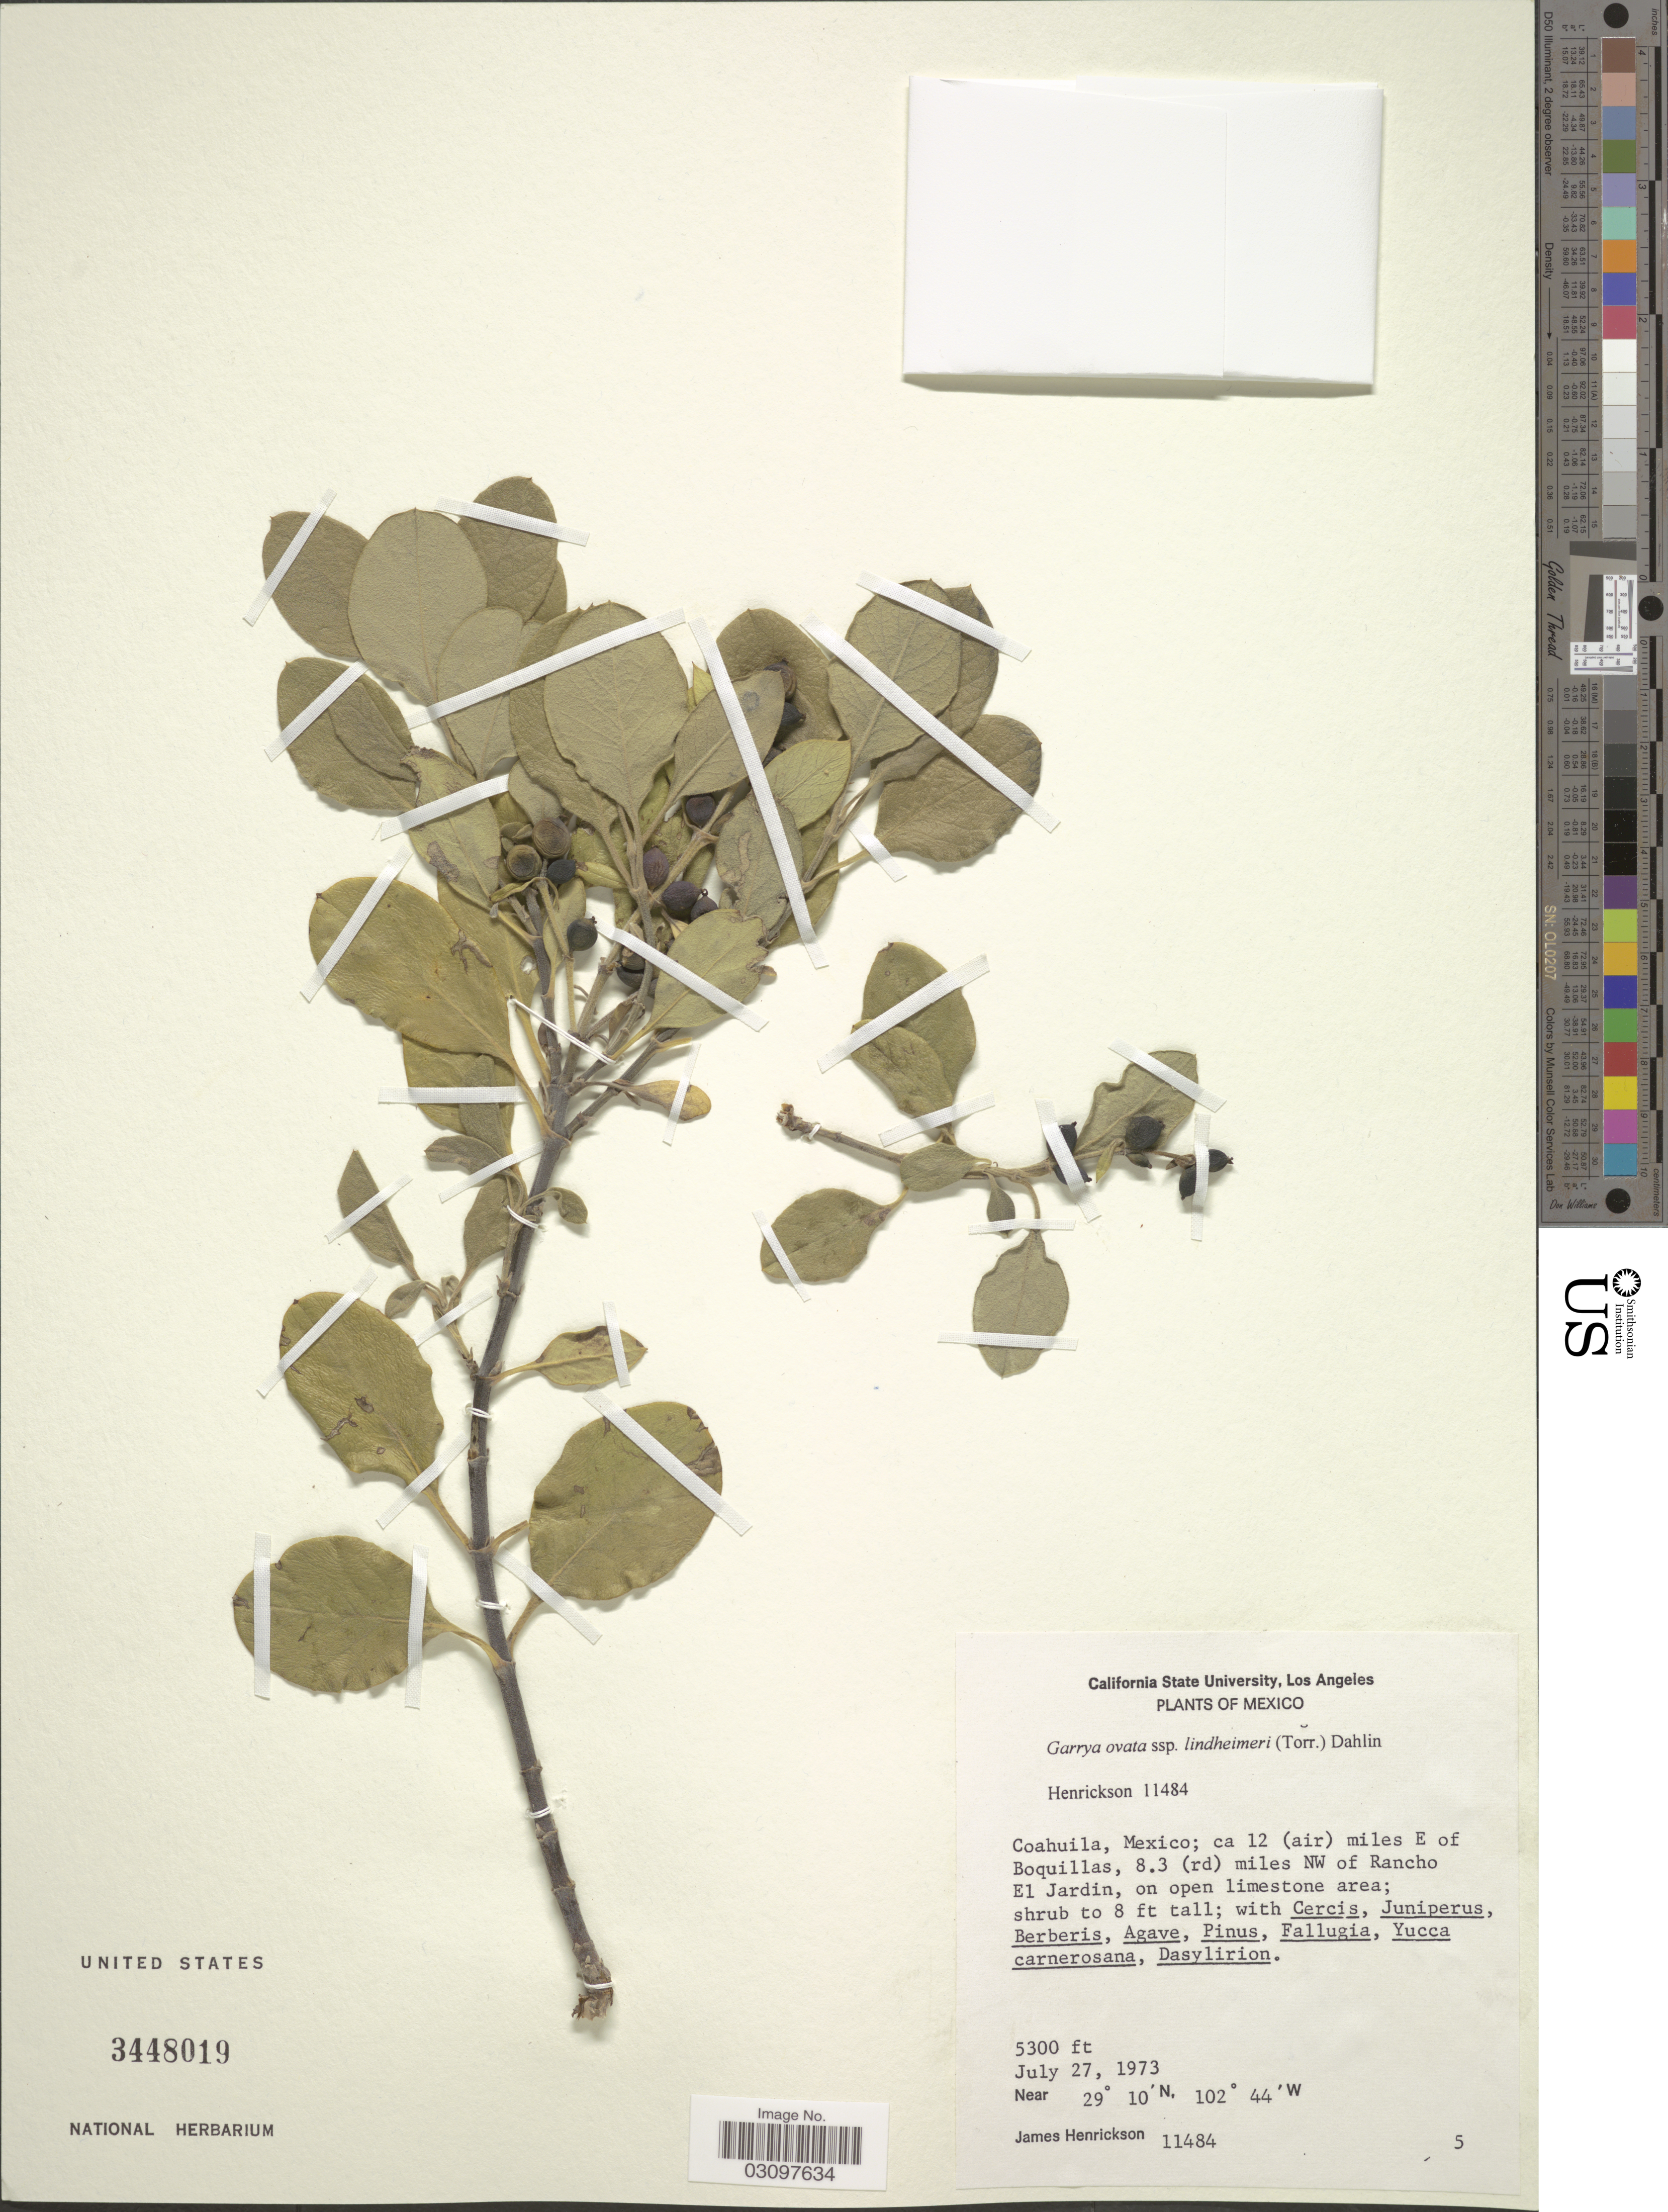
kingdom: Plantae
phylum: Tracheophyta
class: Magnoliopsida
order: Garryales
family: Garryaceae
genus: Garrya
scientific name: Garrya ovata subsp. lindheimeri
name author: (Torr.) Dahling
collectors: J. Henrickson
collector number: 11484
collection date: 1973-07-27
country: Mexico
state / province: Coahuila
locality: Ca 12 (air) miles E of Boquillas, 8.3 (rd) miles NW of Rancho El Jardin, on open limestone area.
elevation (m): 1615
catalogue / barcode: US 3448019